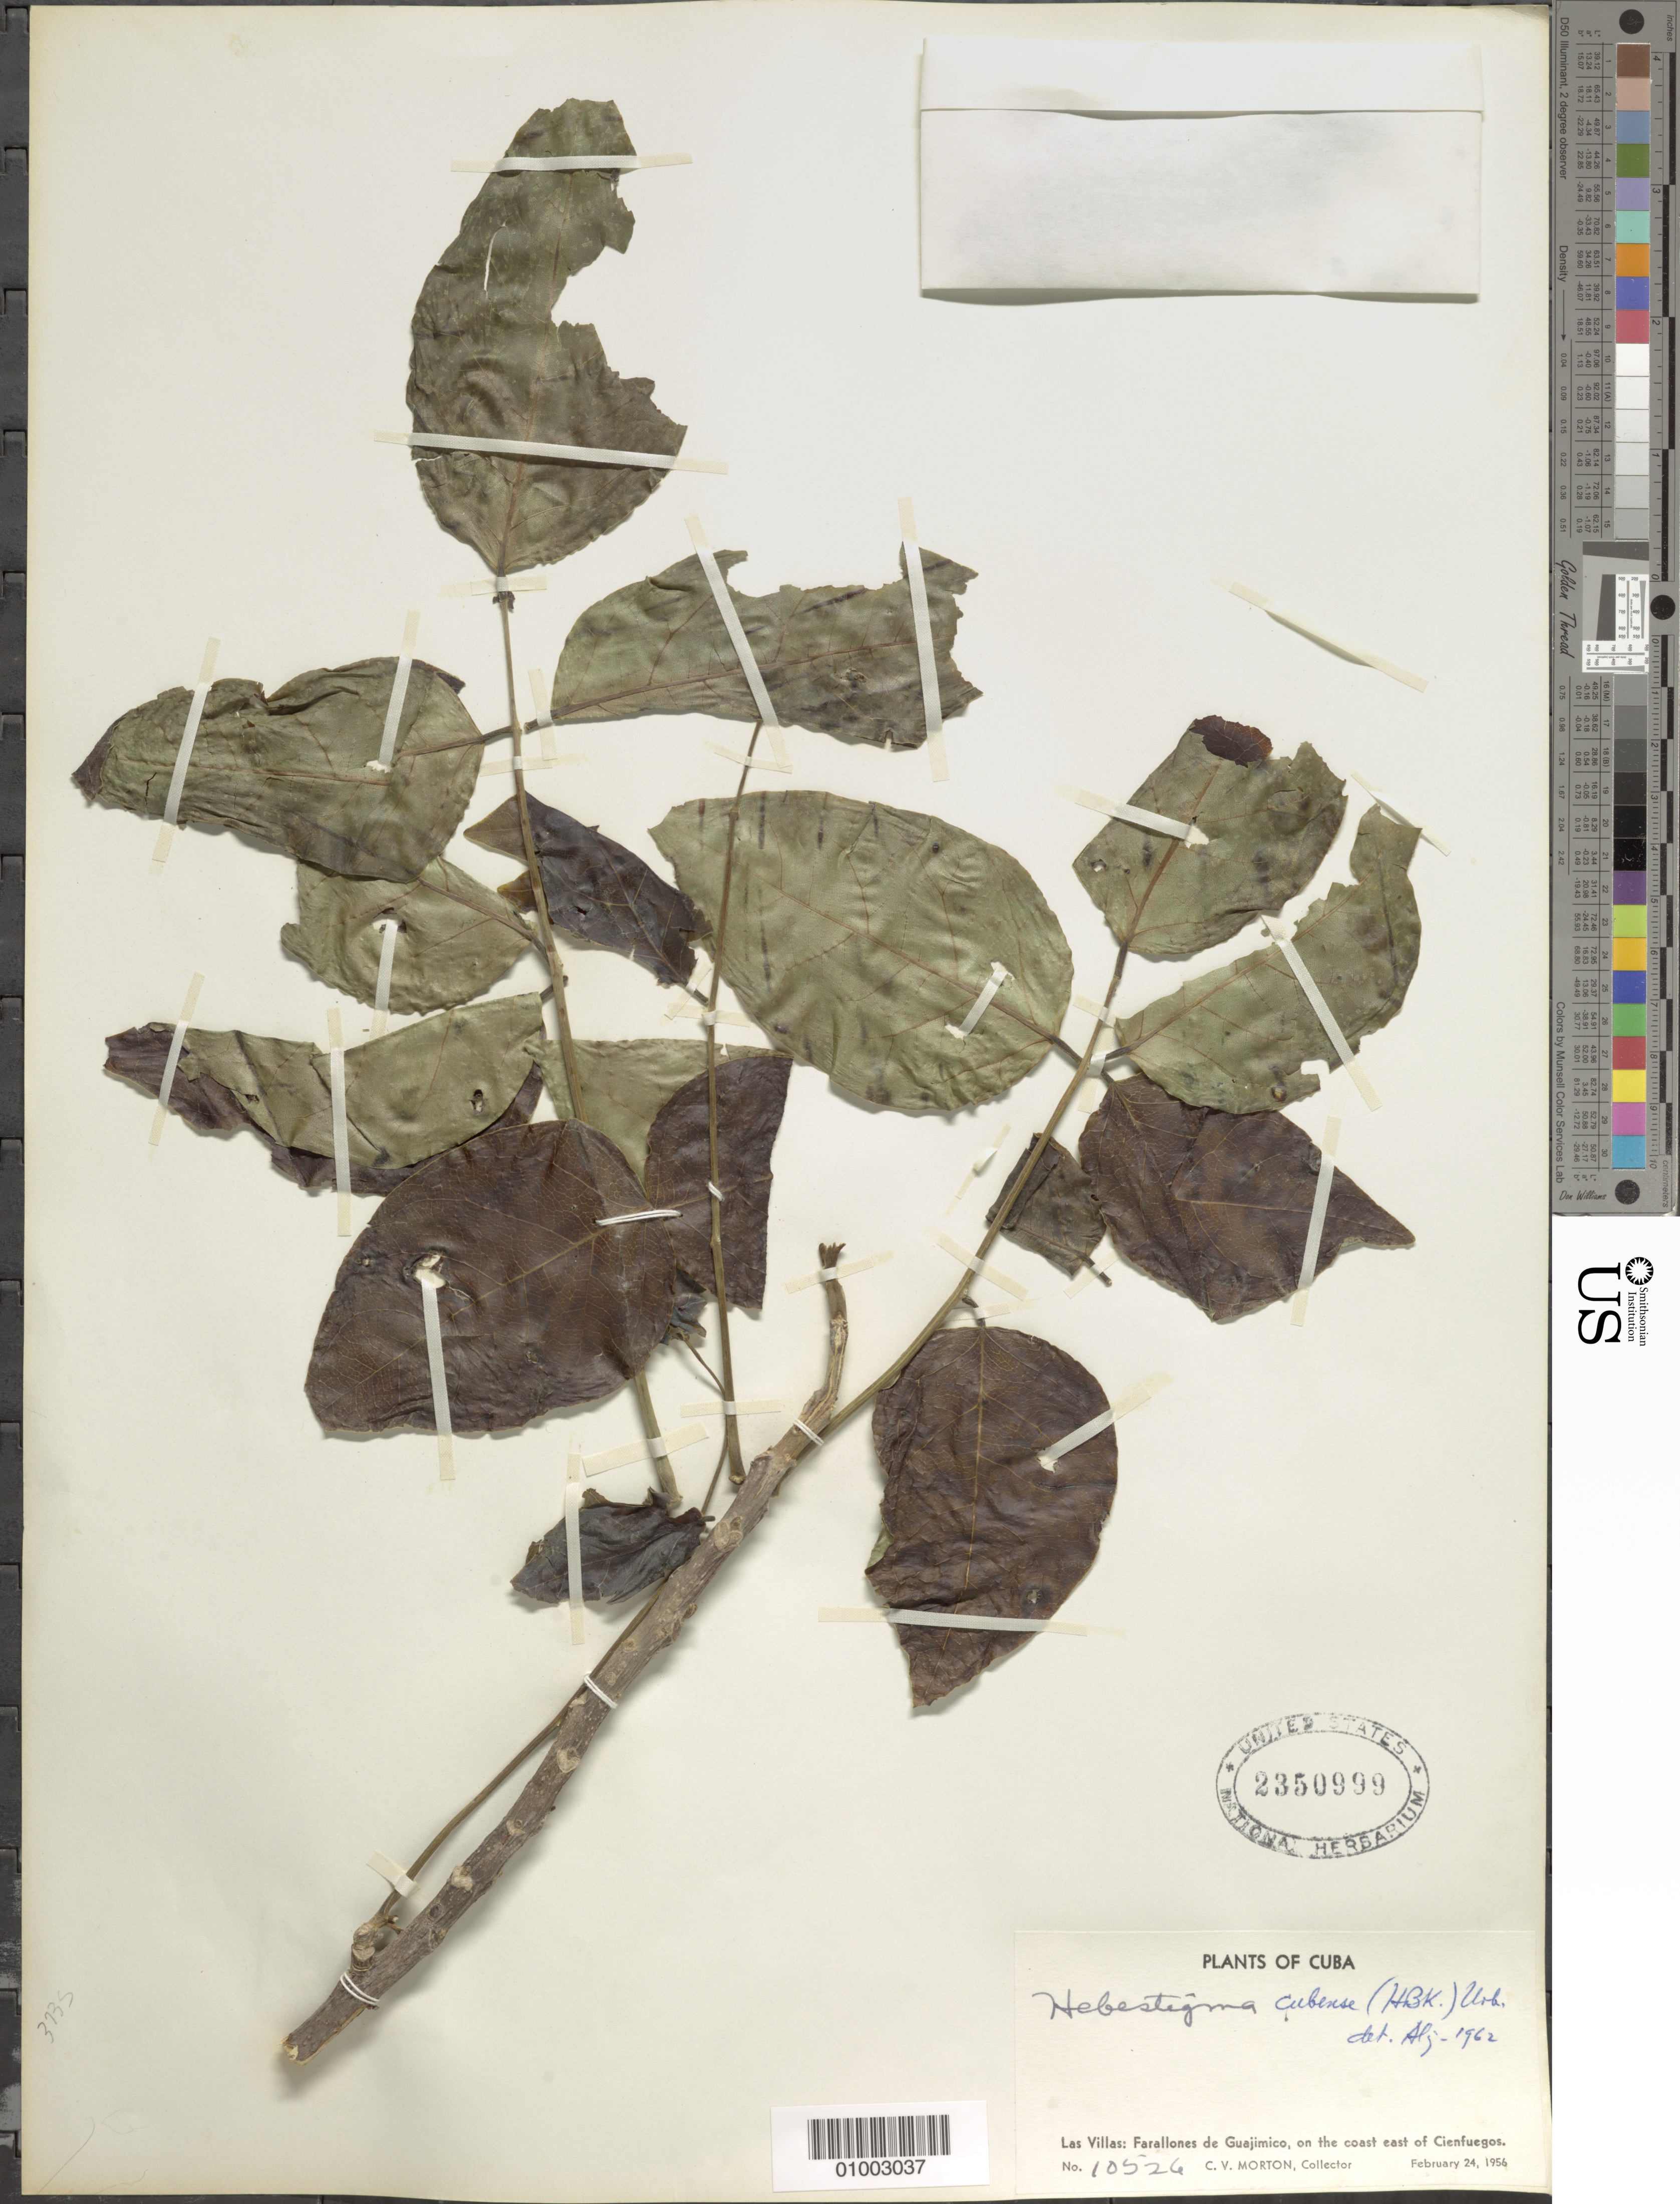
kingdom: Plantae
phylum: Tracheophyta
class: Magnoliopsida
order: Fabales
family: Fabaceae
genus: Hebestigma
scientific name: Hebestigma cubense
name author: (Kunth) Urb.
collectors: C. V. Morton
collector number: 10526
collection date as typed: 24 Feb 1956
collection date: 1956-02-24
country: Cuba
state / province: Las Villas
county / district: Cienfuegos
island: Cuba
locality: Farallones de Guajimico, east coast of Cienfuegos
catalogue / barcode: US 2350999